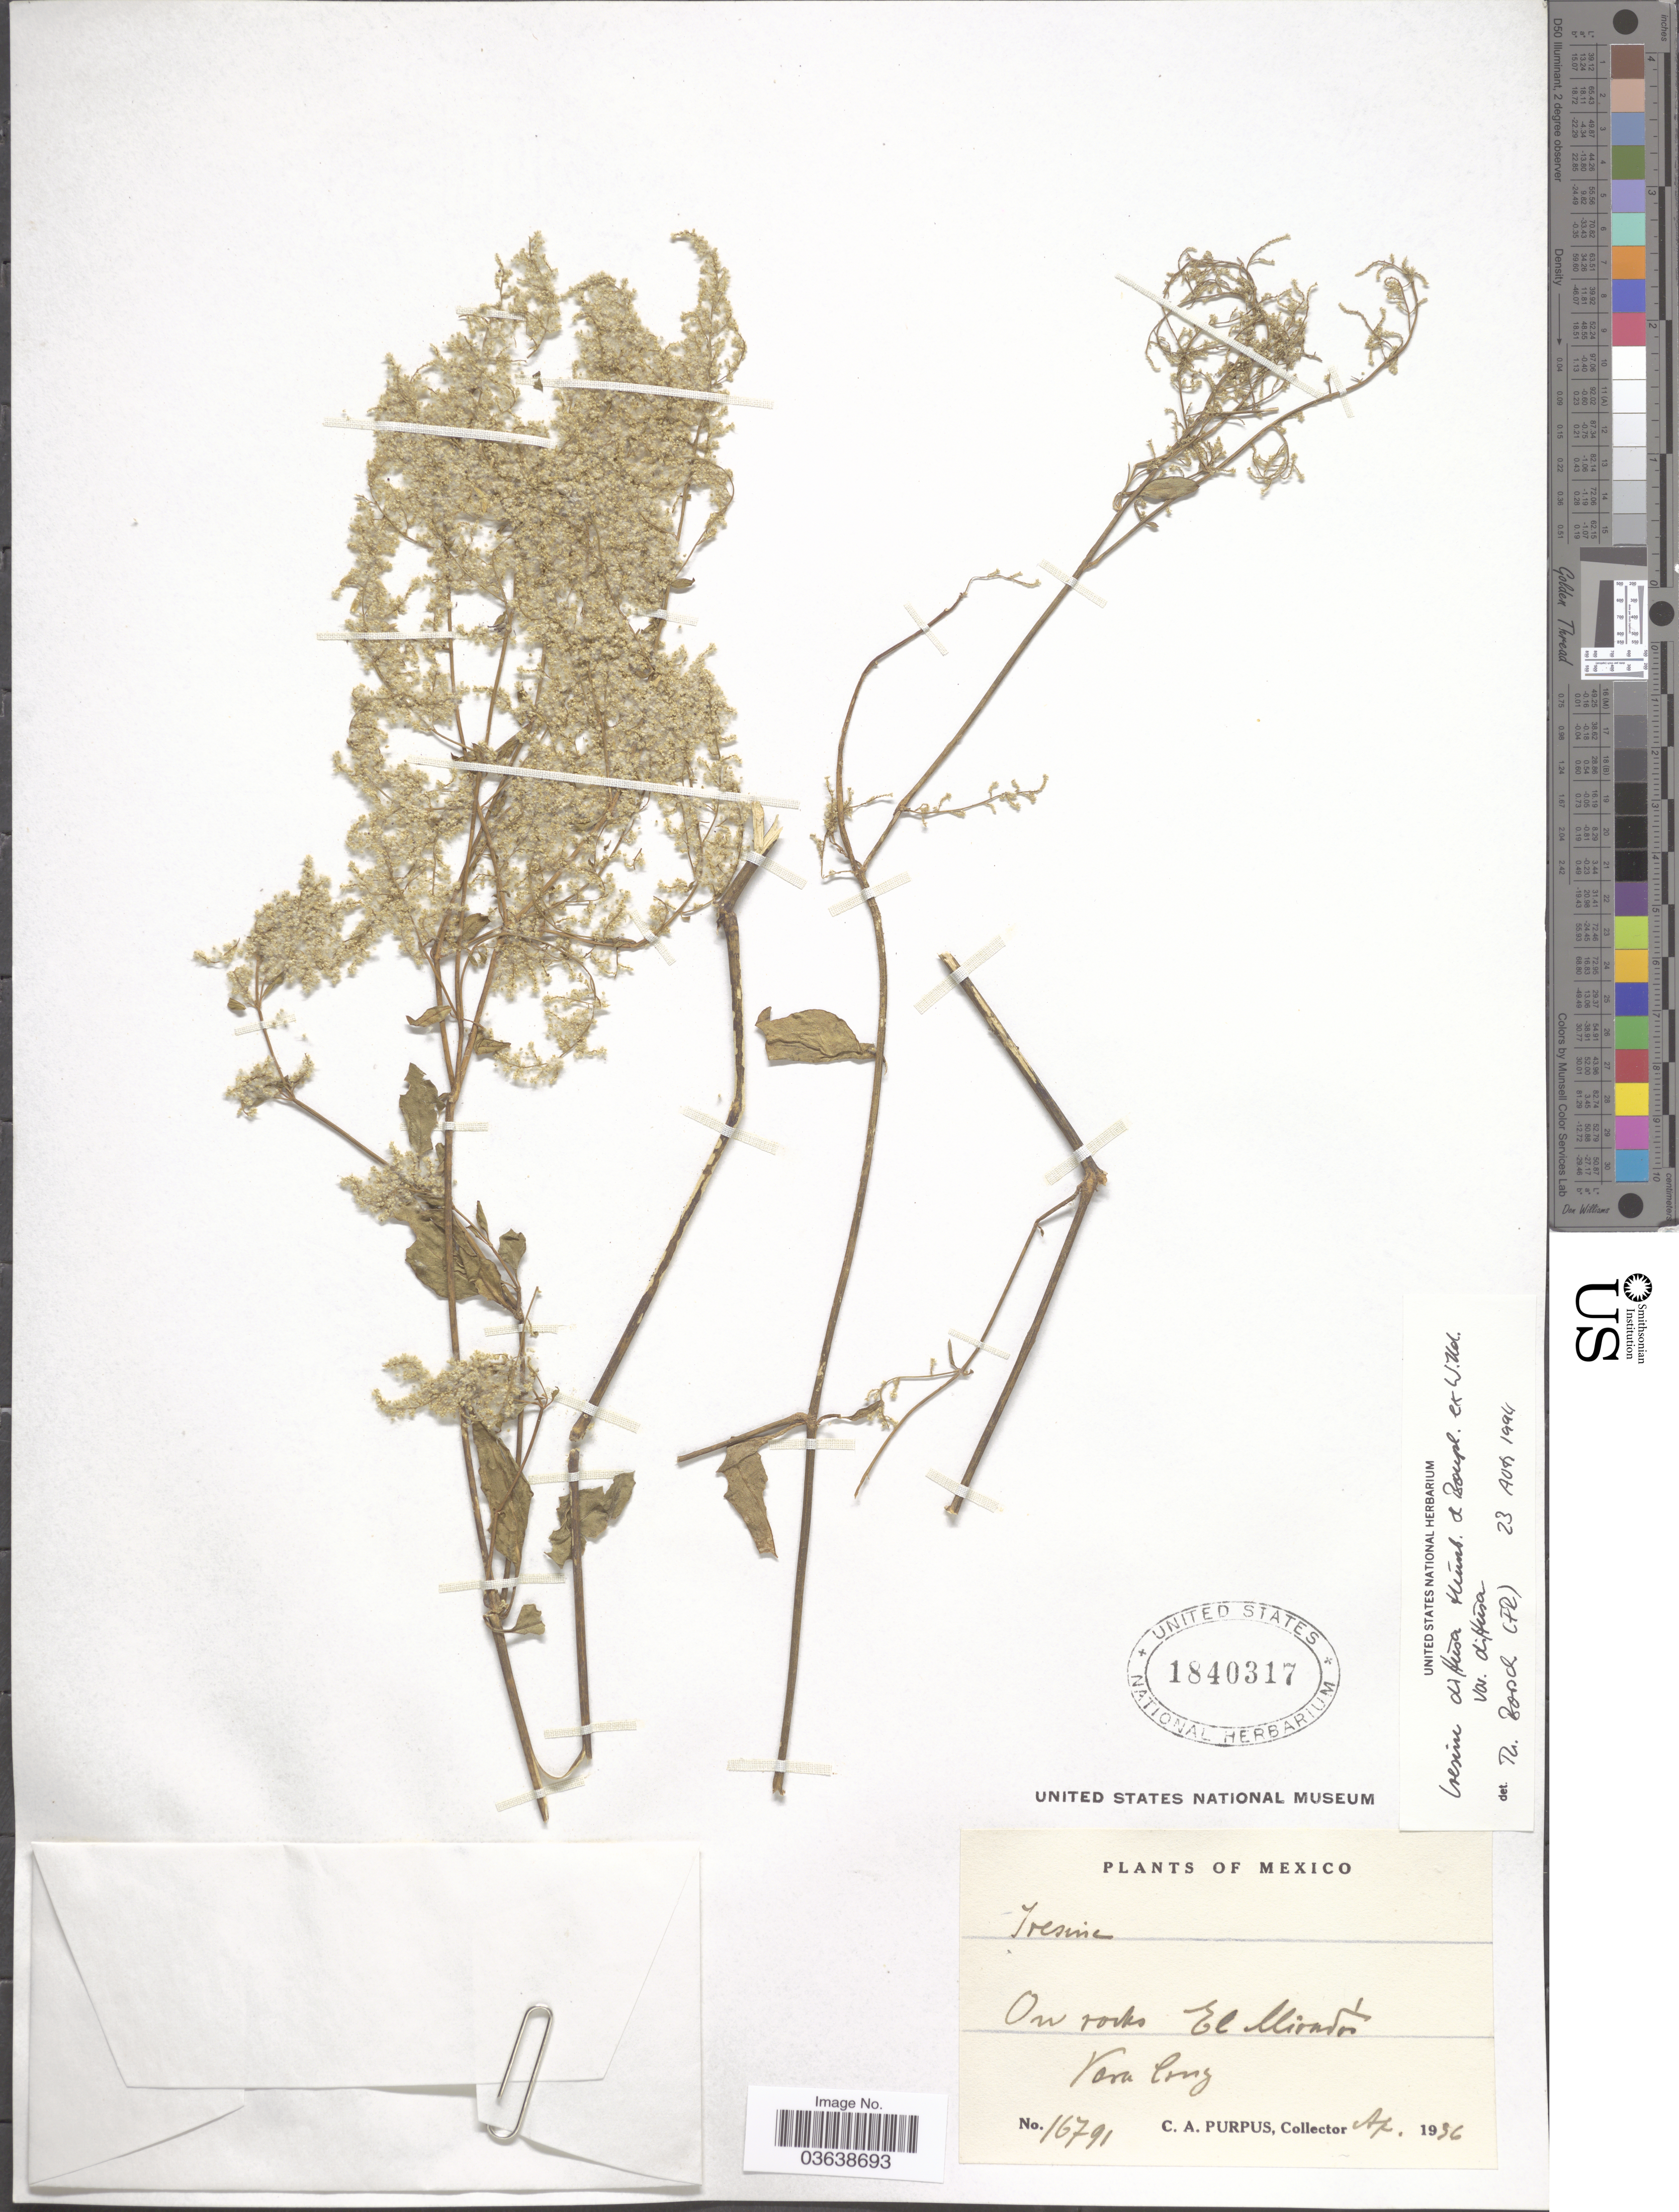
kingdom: Plantae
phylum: Tracheophyta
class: Magnoliopsida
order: Caryophyllales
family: Amaranthaceae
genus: Iresine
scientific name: Iresine celosia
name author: L.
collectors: C. A. Purpus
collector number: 16791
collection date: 1936-04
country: Mexico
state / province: Veracruz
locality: El Mirador. Vera Cruz.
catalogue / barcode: US 1840317